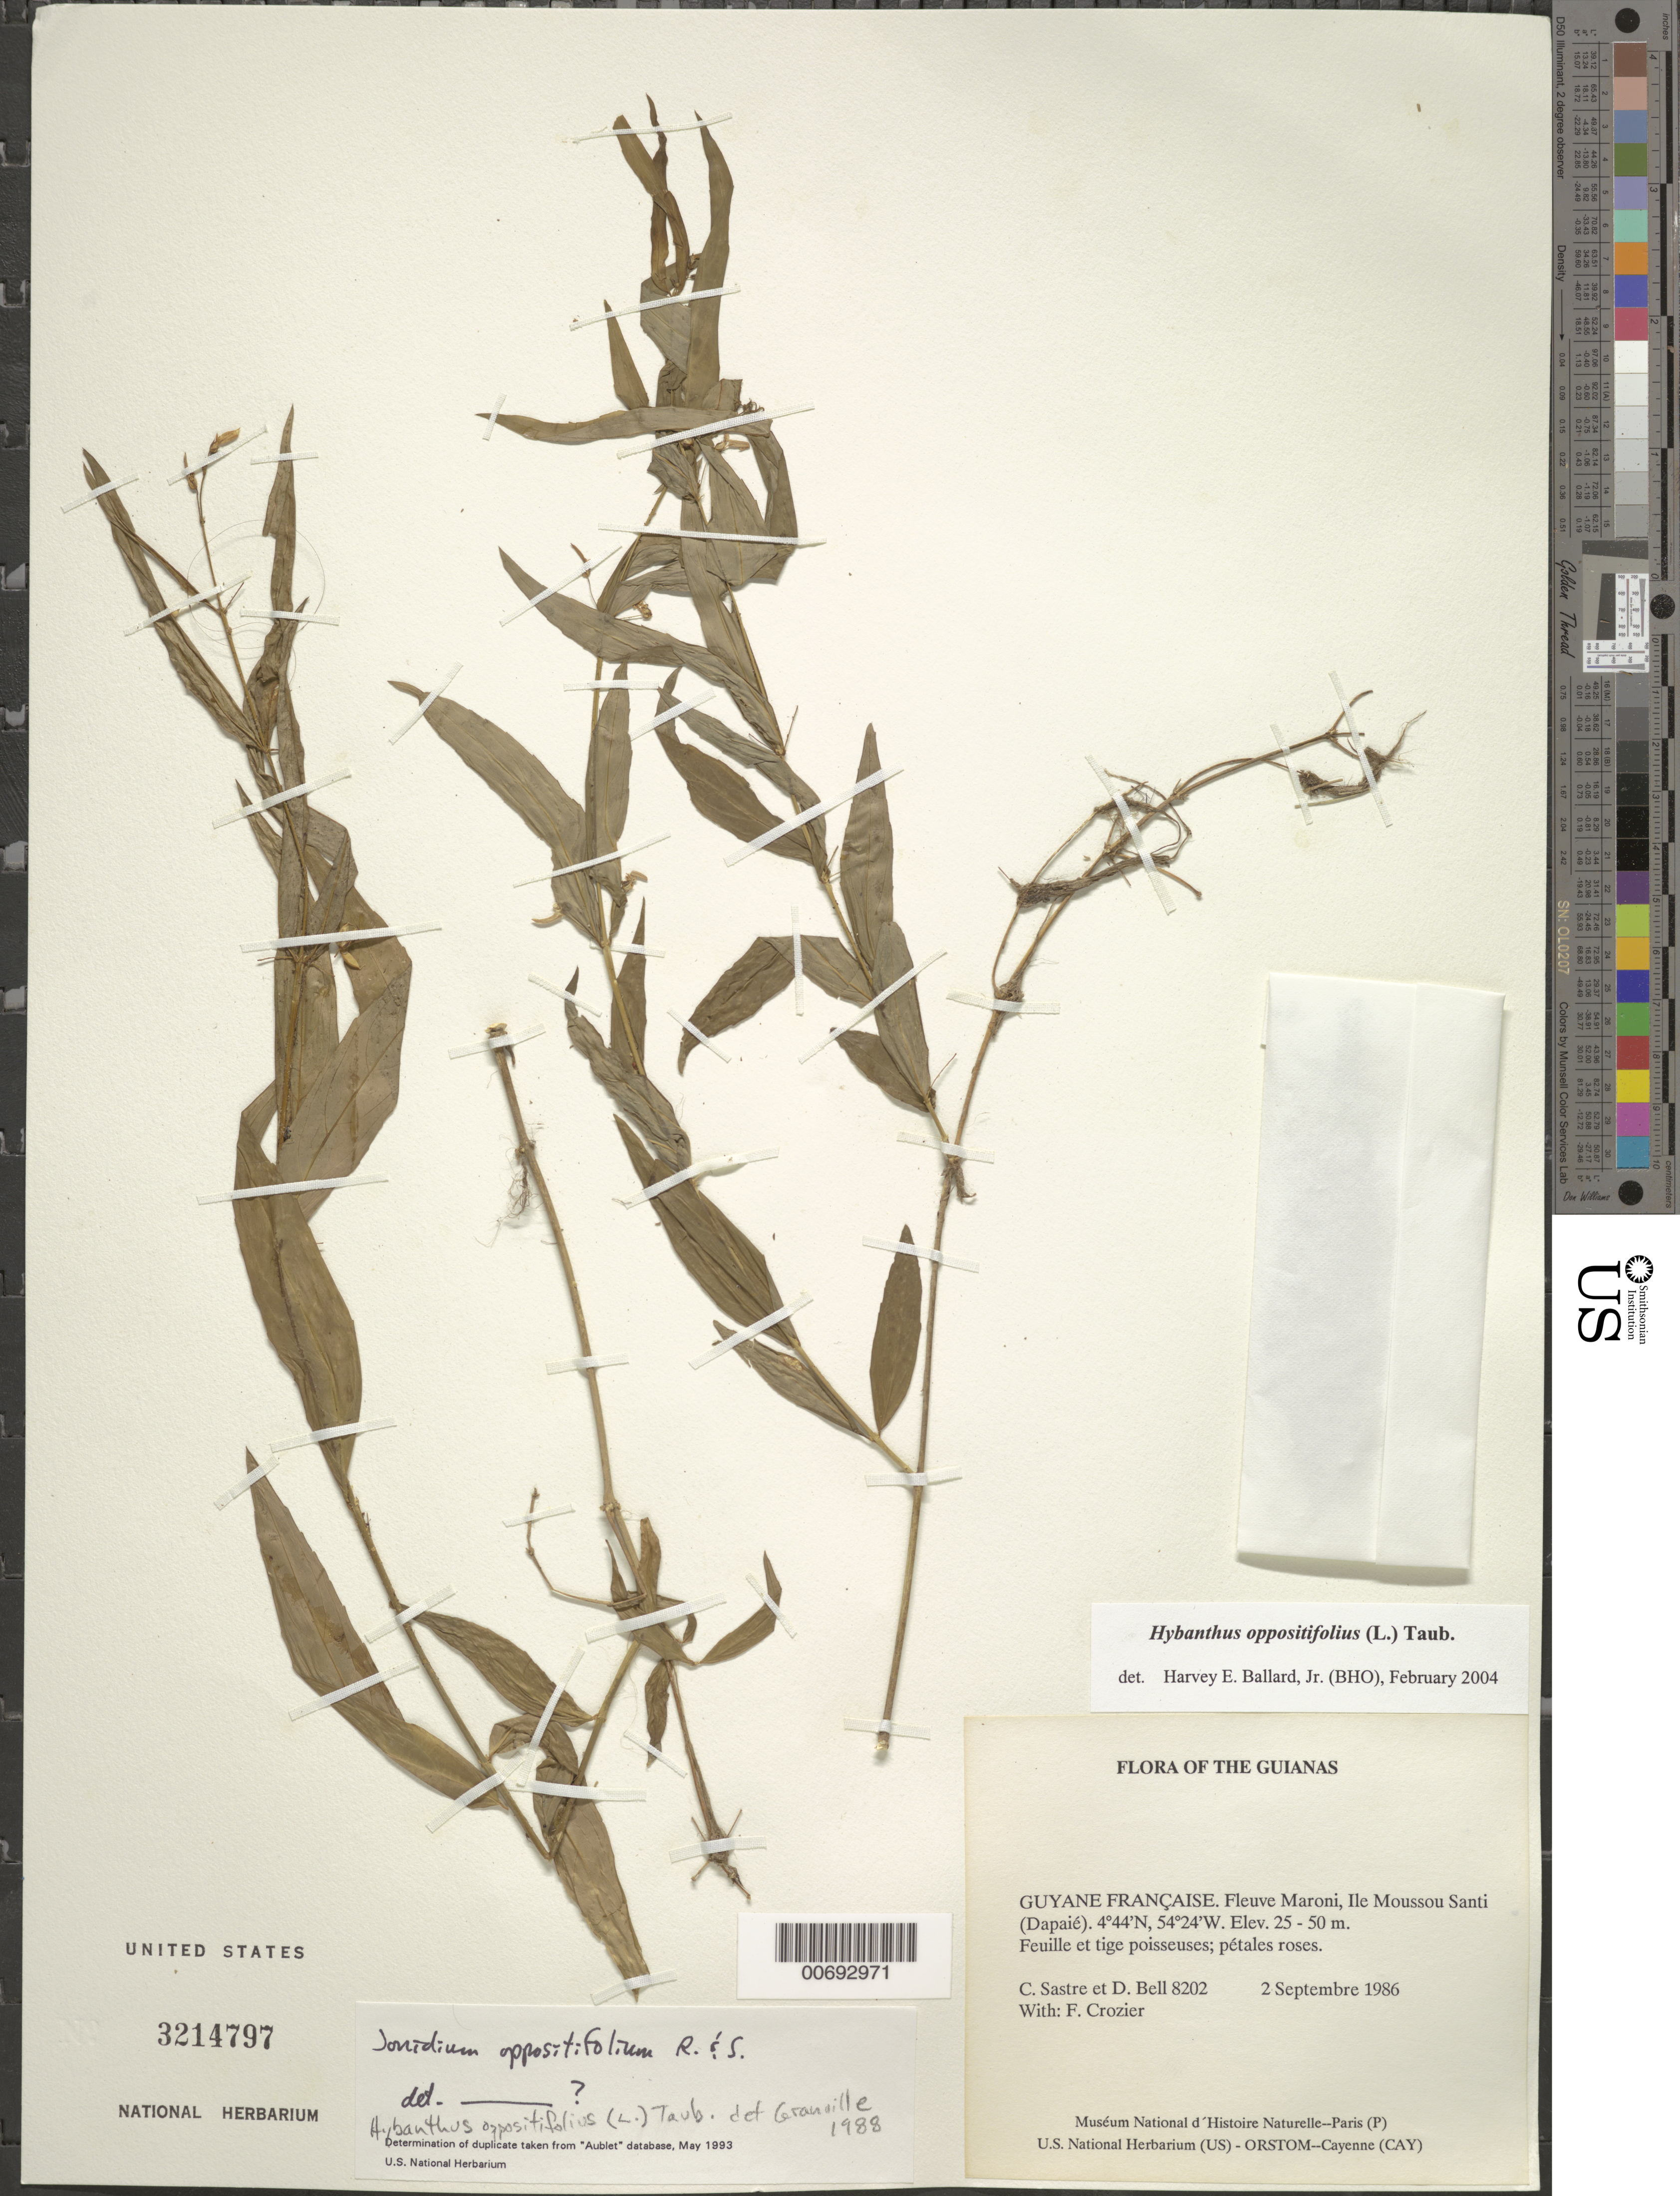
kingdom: Plantae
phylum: Tracheophyta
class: Magnoliopsida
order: Malpighiales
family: Violaceae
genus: Pombalia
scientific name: Pombalia oppositifolia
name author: (L.) Paula-Souza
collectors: C. H. L. Sastre, D. A. Bell & F. Crozier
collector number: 8202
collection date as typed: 2 September 1986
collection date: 1986-09-02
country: French Guiana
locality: Fleuve Maroni, Ile Moussou Santi (Dapaié)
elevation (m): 25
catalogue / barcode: US 3214797